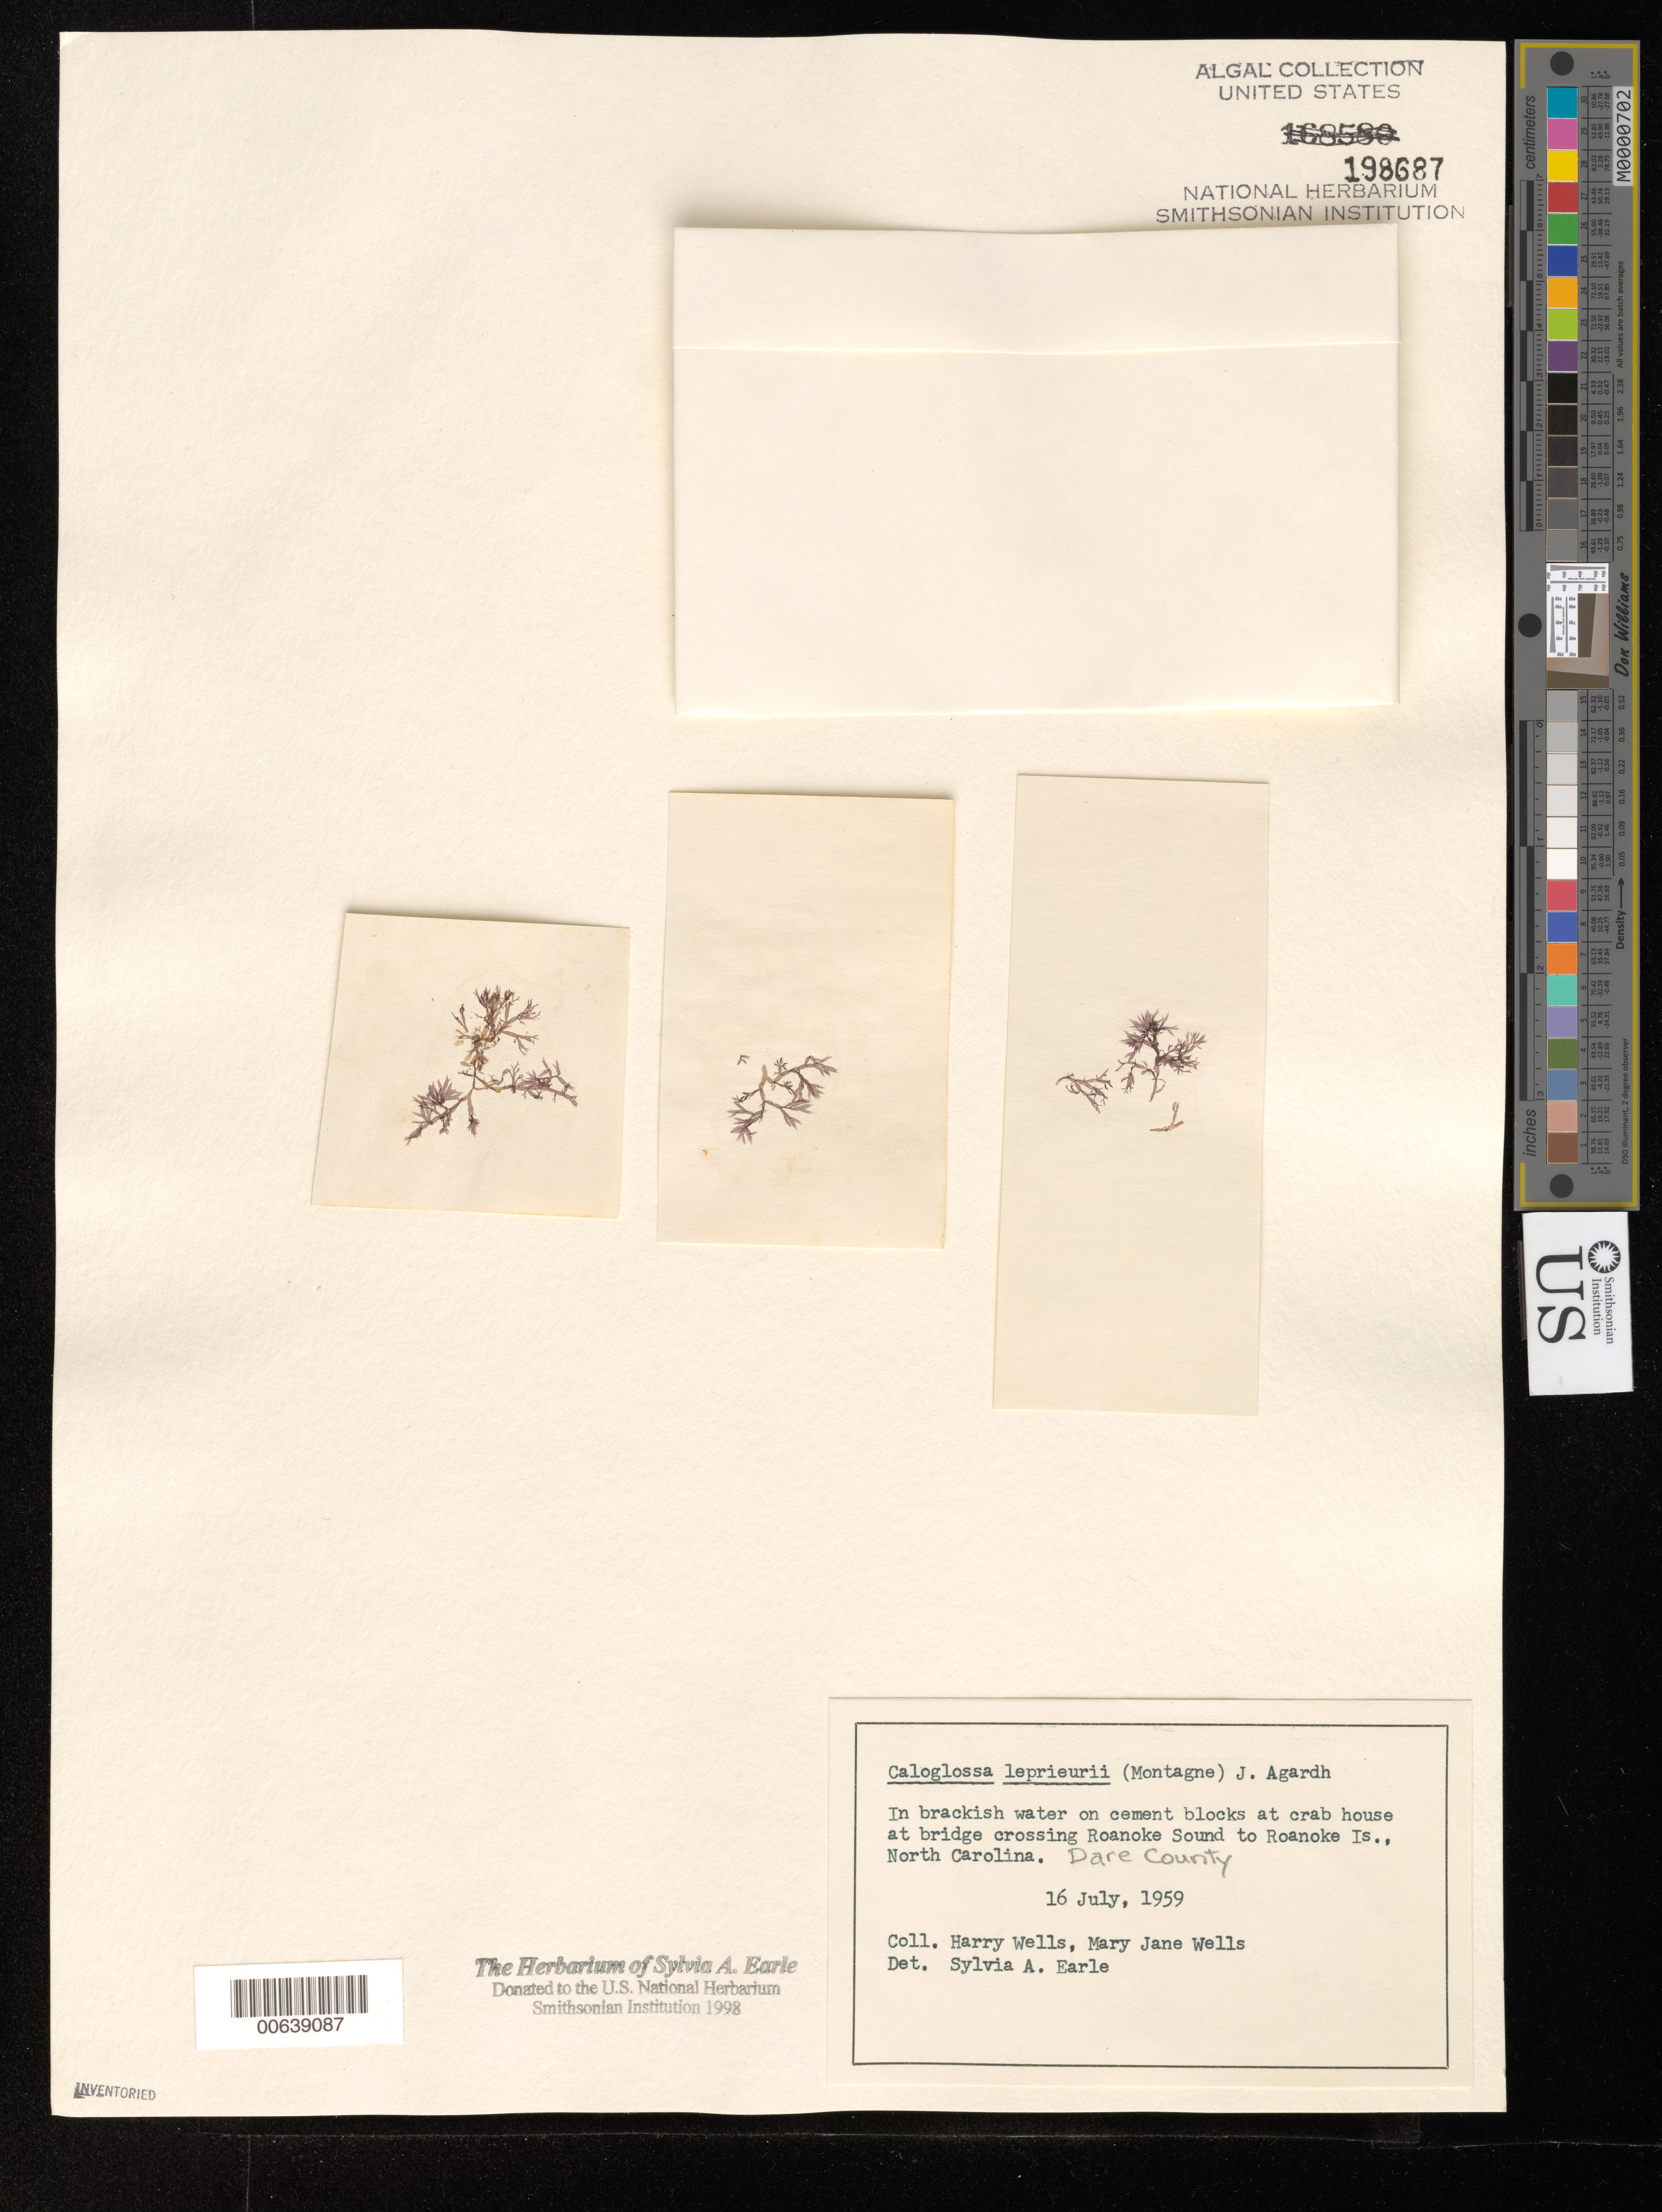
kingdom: Plantae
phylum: Rhodophyta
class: Florideophyceae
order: Ceramiales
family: Delesseriaceae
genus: Caloglossa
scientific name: Caloglossa leprieurii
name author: (Mont.) G. Martens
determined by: Earle, S. A.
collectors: H. Wells & M. Well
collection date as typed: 16 Jul 1959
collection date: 1959-07-16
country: United States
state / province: North Carolina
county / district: Dare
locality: Roanoke Island-Roanoke Sound Bridge area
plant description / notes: See microscope slide 10521.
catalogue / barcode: US 198687